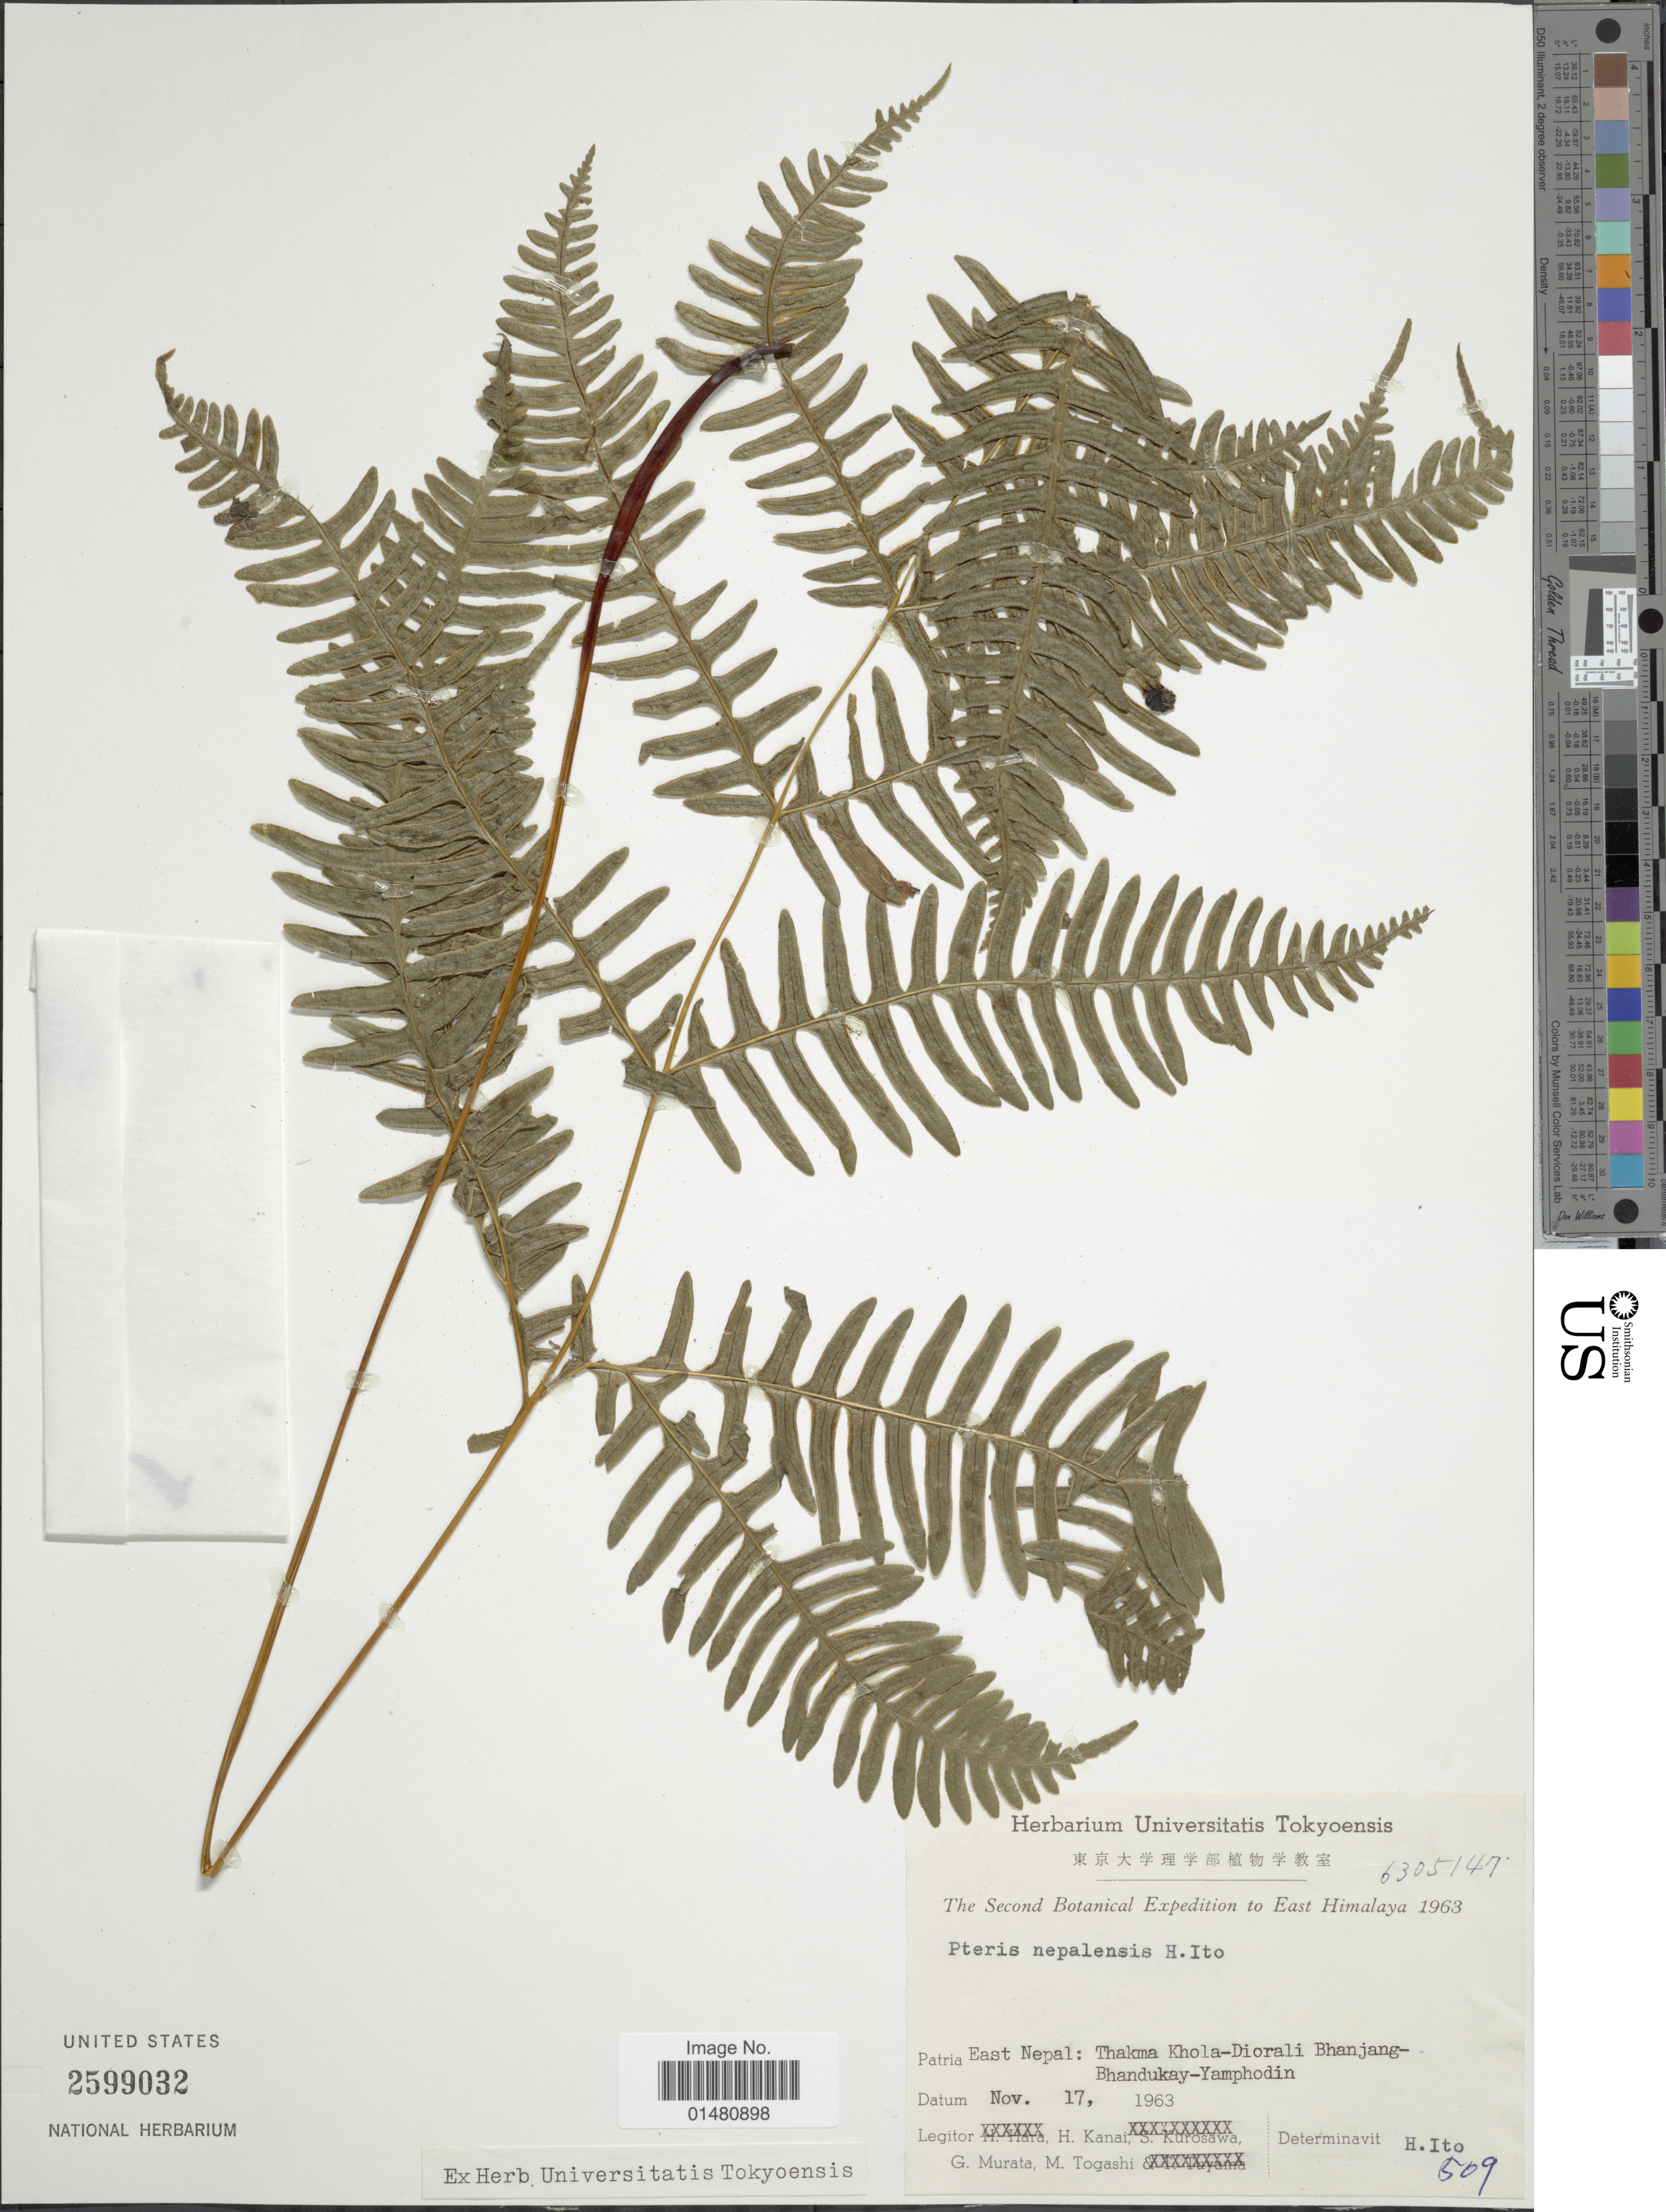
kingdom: Plantae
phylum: Tracheophyta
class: Polypodiopsida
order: Polypodiales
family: Pteridaceae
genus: Pteris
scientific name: Pteris puberula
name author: Ching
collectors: H. Kanai, G. Murata & M. Togashi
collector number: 6305147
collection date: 1963-11-17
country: Nepal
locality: East Nepal: Thakma Khola-Diorali-Bhanjang-Bhandukay-Yamphodin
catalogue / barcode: US 2599032